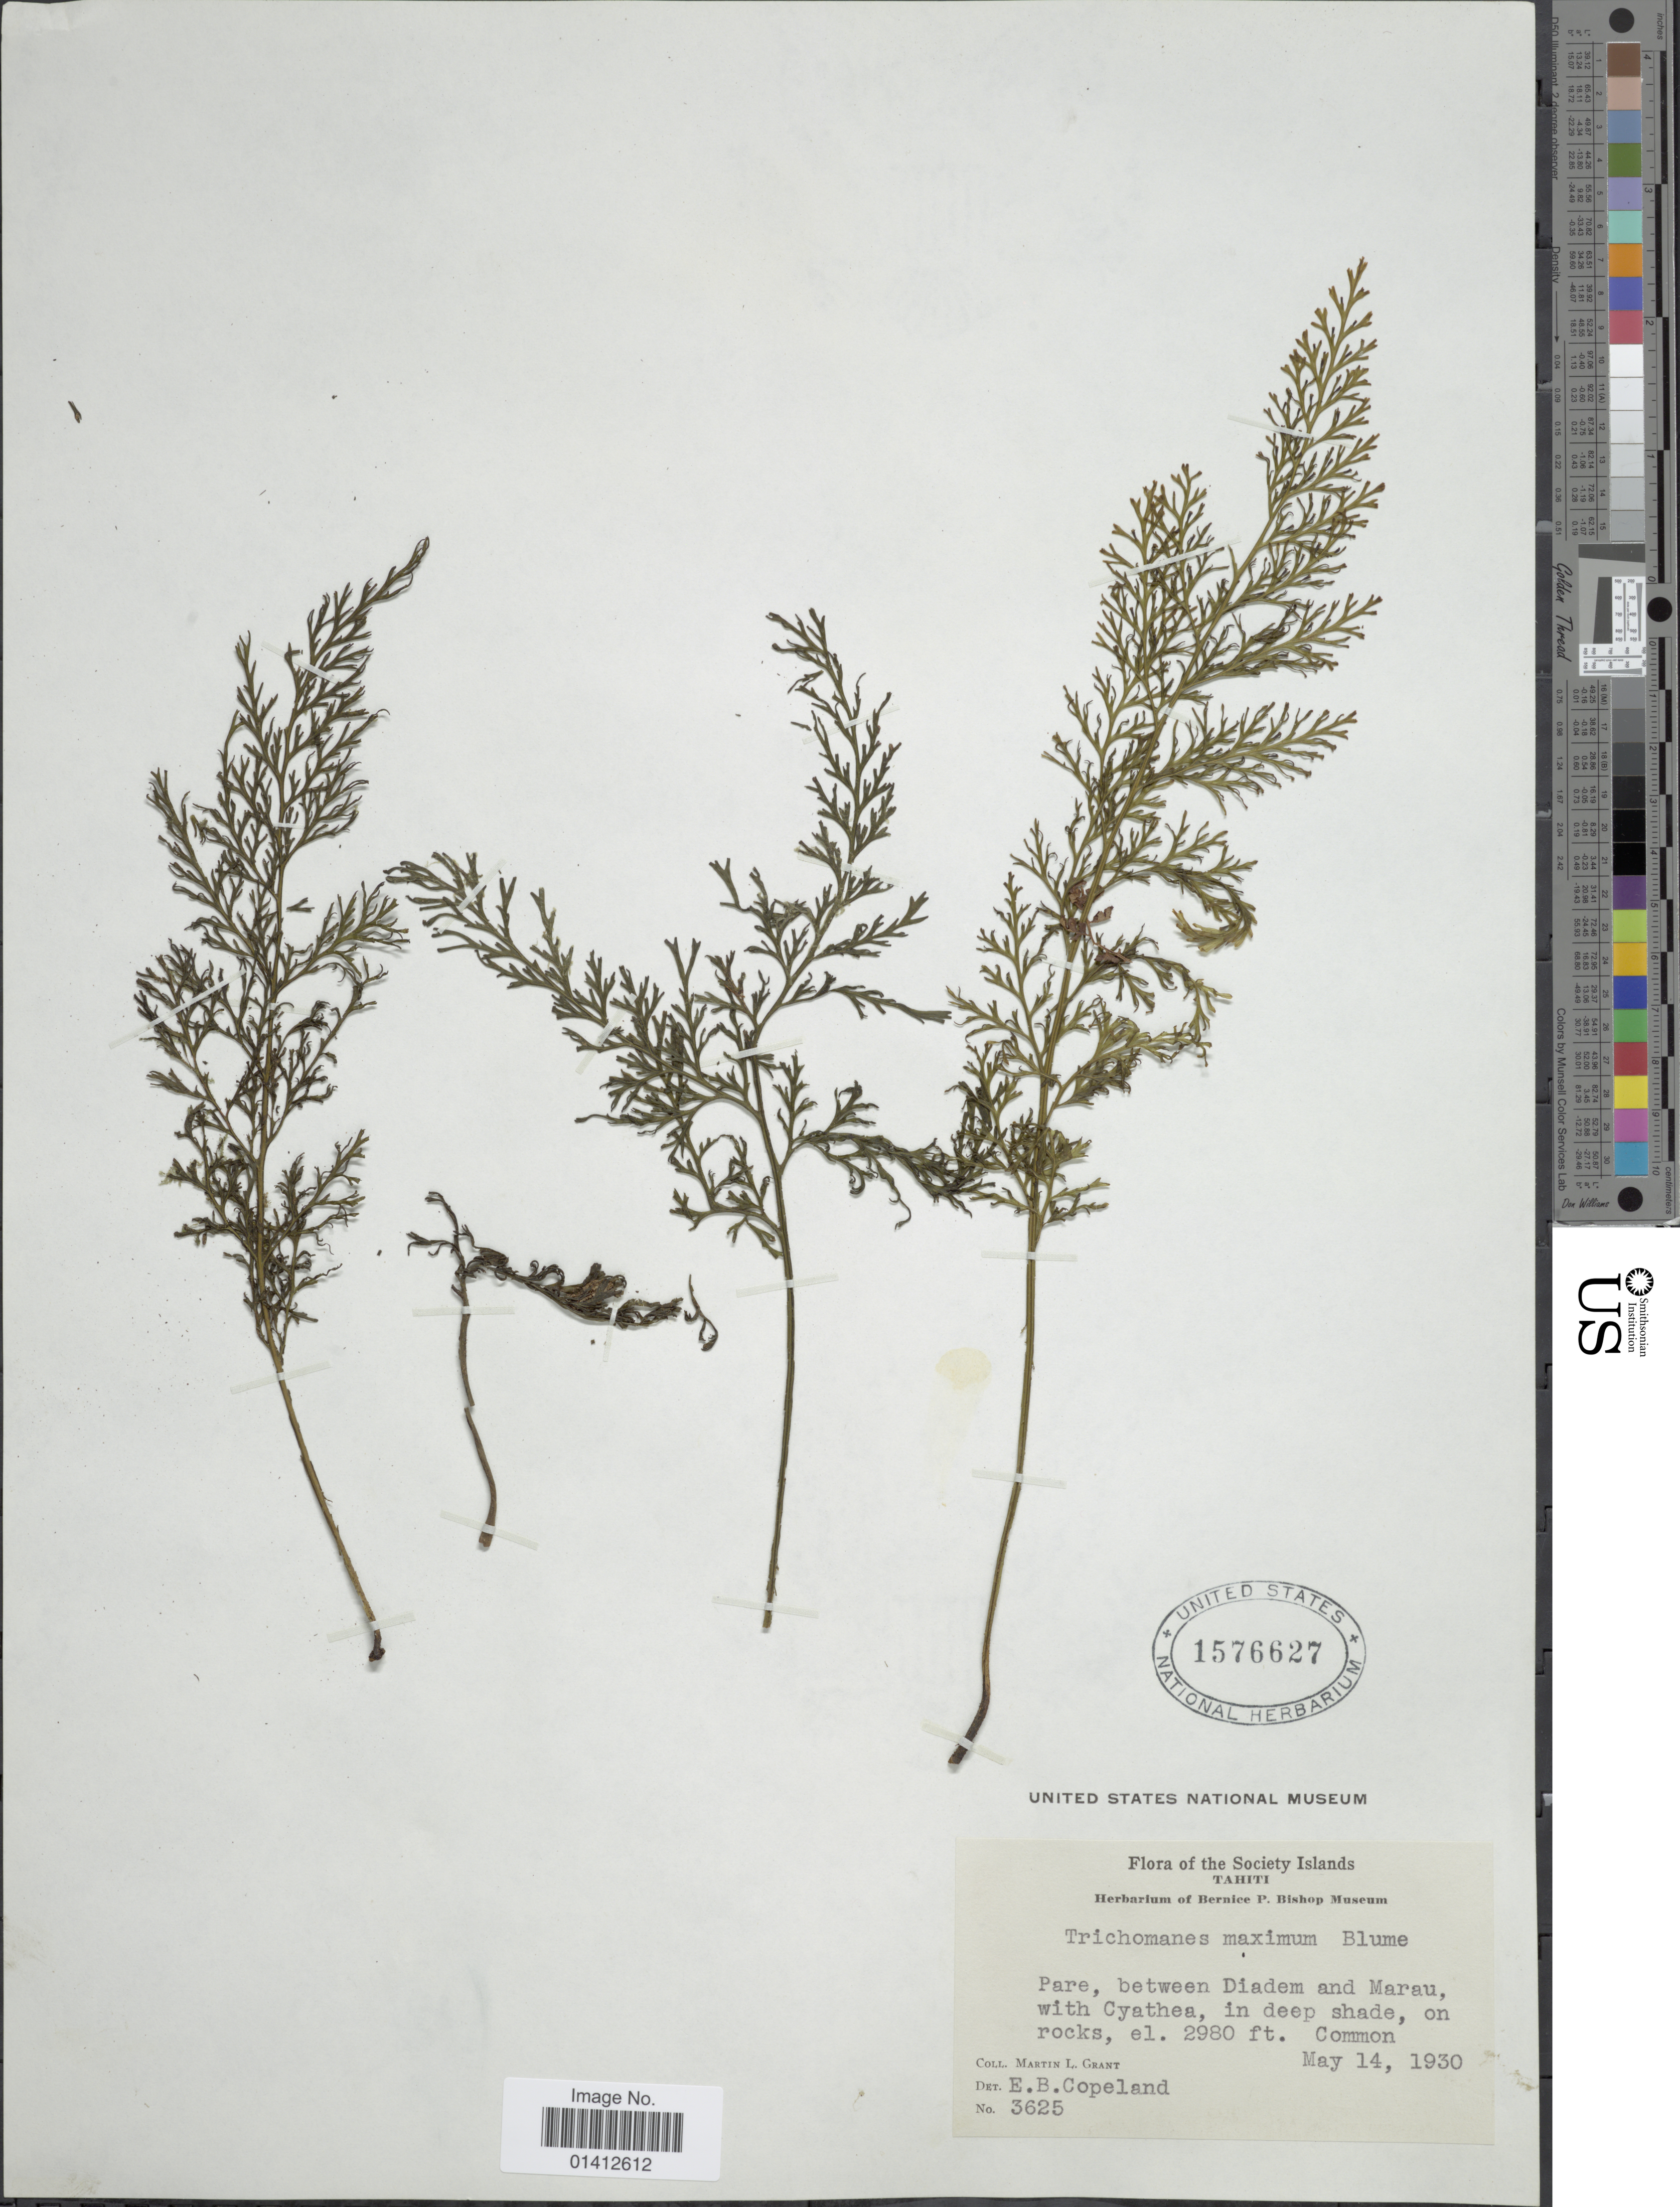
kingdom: Plantae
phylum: Tracheophyta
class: Polypodiopsida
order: Hymenophyllales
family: Hymenophyllaceae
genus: Vandenboschia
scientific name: Vandenboschia maxima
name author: (Blume) Copel.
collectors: M. L. Grant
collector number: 3625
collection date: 1930-05-14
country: French Polynesia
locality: Pare, between Diadem and Marau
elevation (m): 908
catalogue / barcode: US 1576627